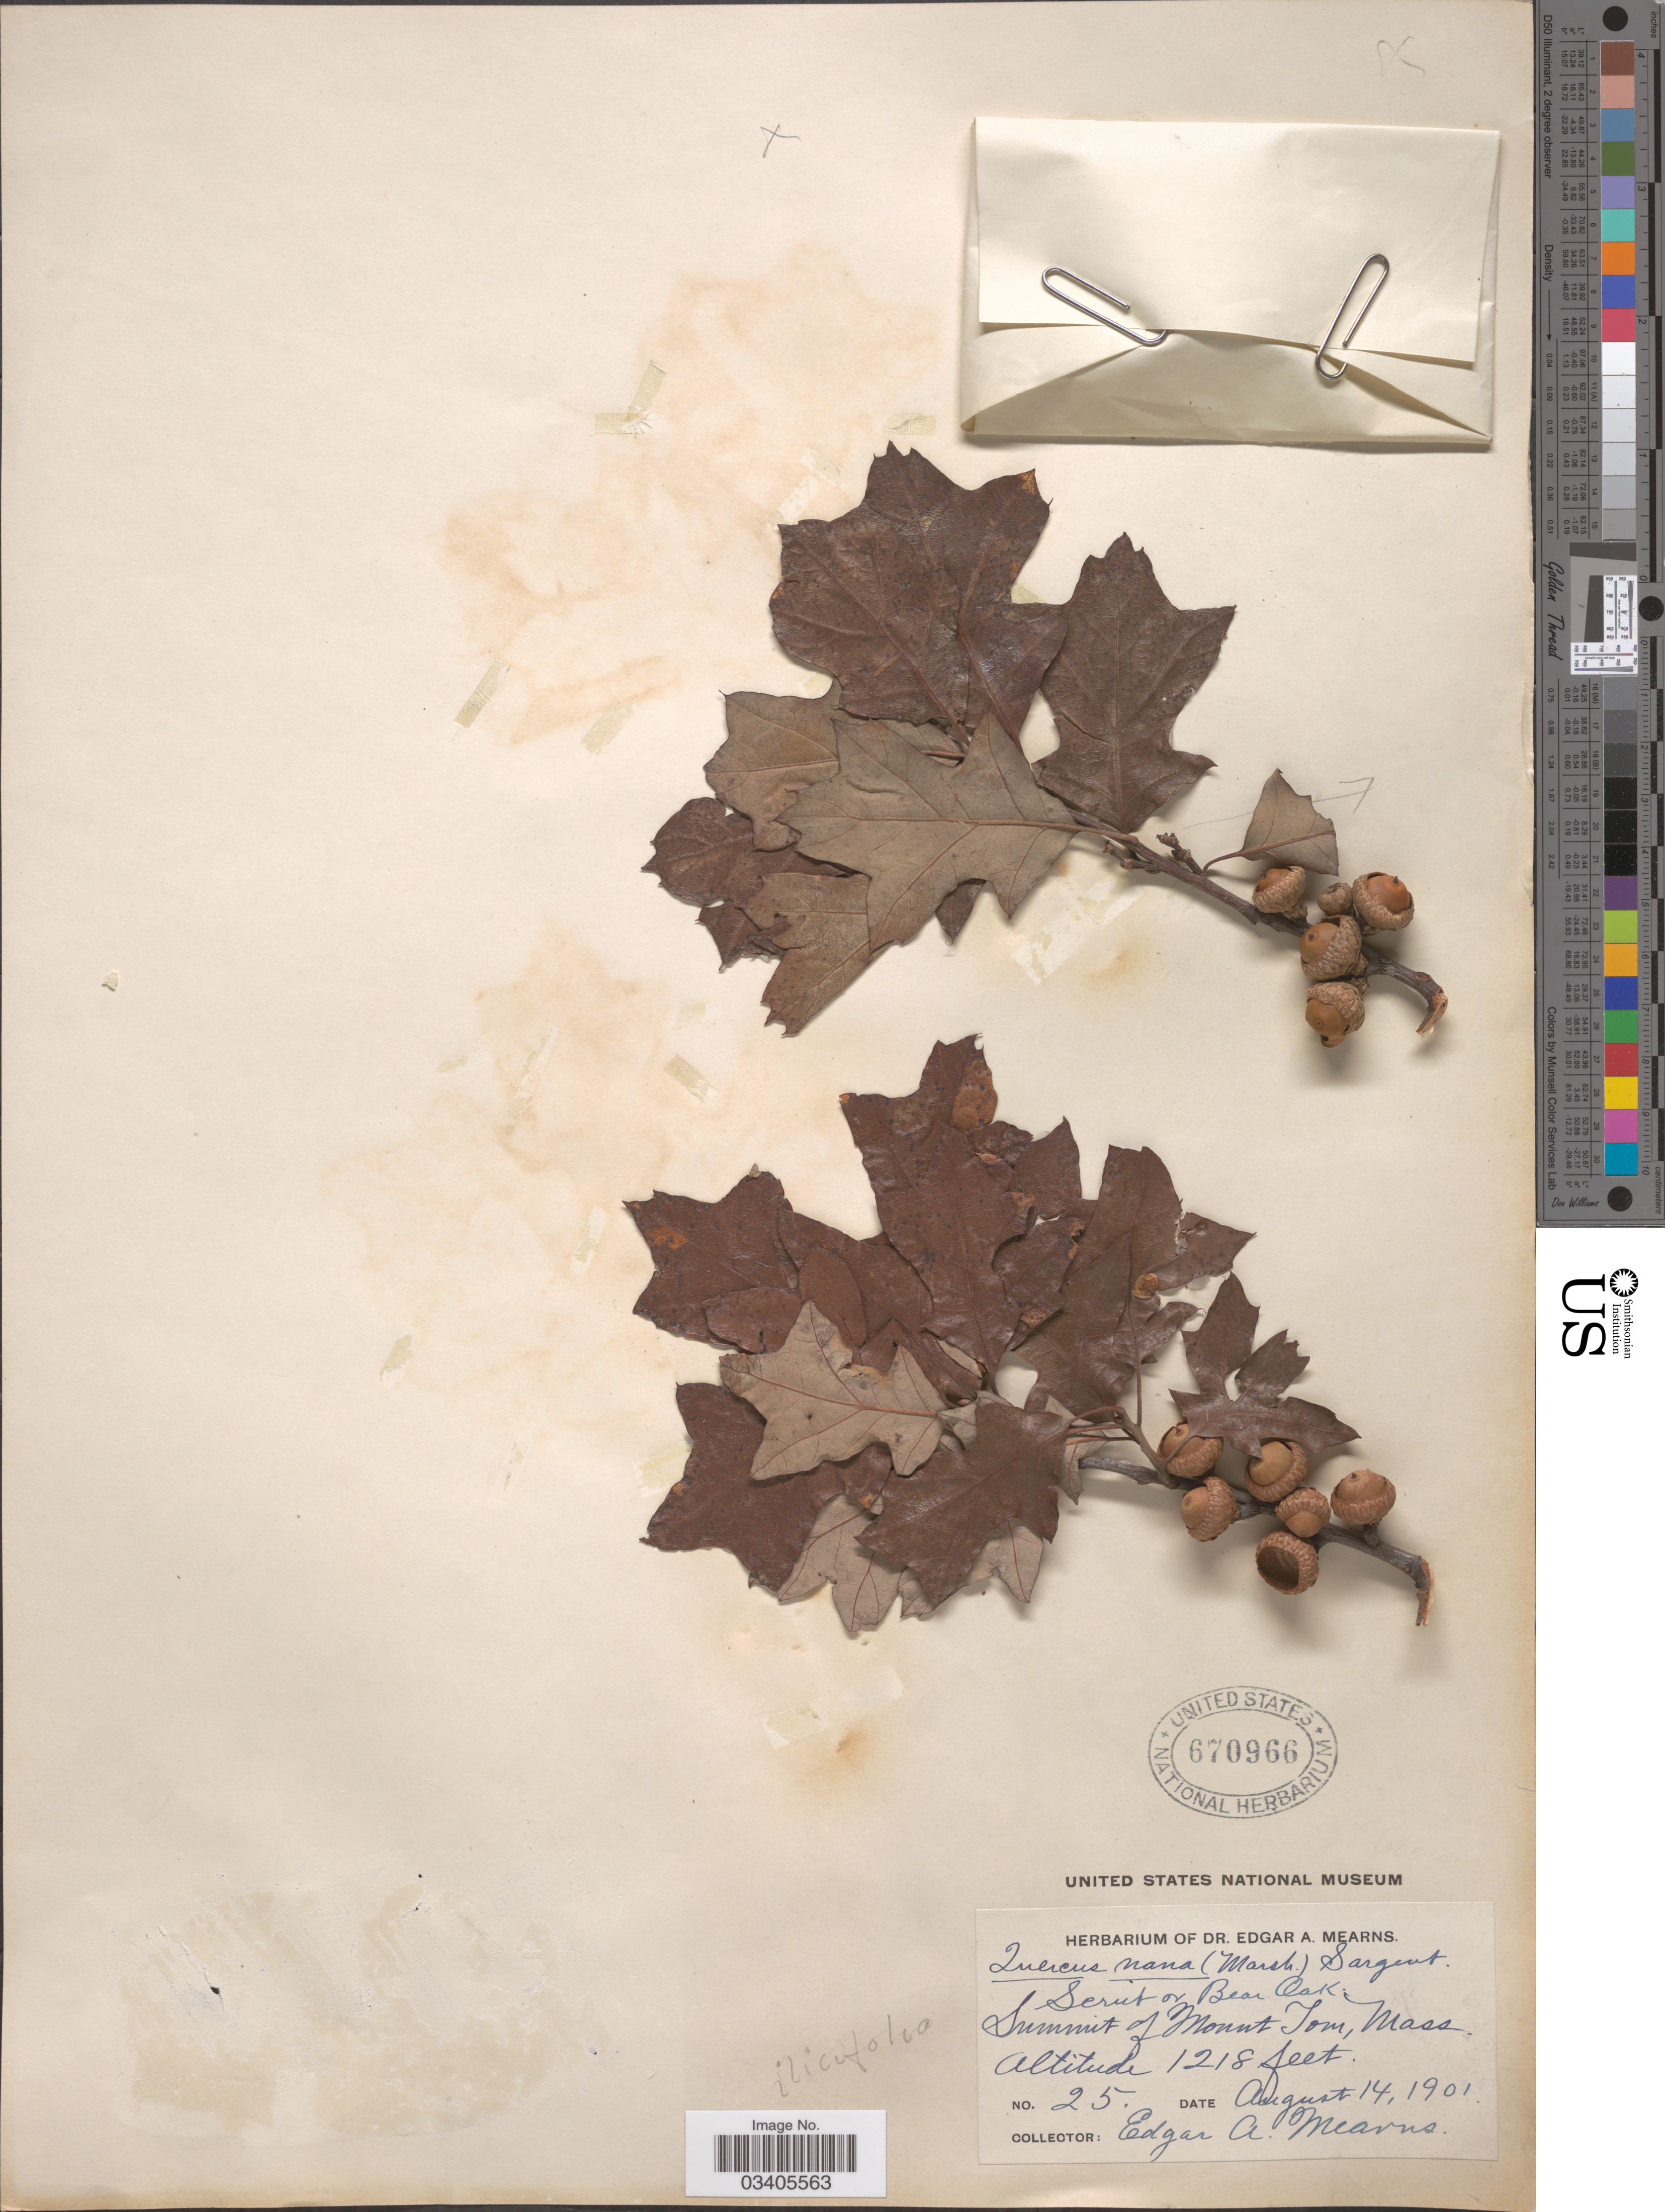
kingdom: Plantae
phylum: Tracheophyta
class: Magnoliopsida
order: Fagales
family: Fagaceae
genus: Quercus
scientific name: Quercus ilicifolia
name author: Wangenh.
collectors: E. A. Mearns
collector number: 25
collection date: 1901-08-14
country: United States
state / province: Massachusetts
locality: Summit of Mount Tom.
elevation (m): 371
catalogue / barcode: US 670966